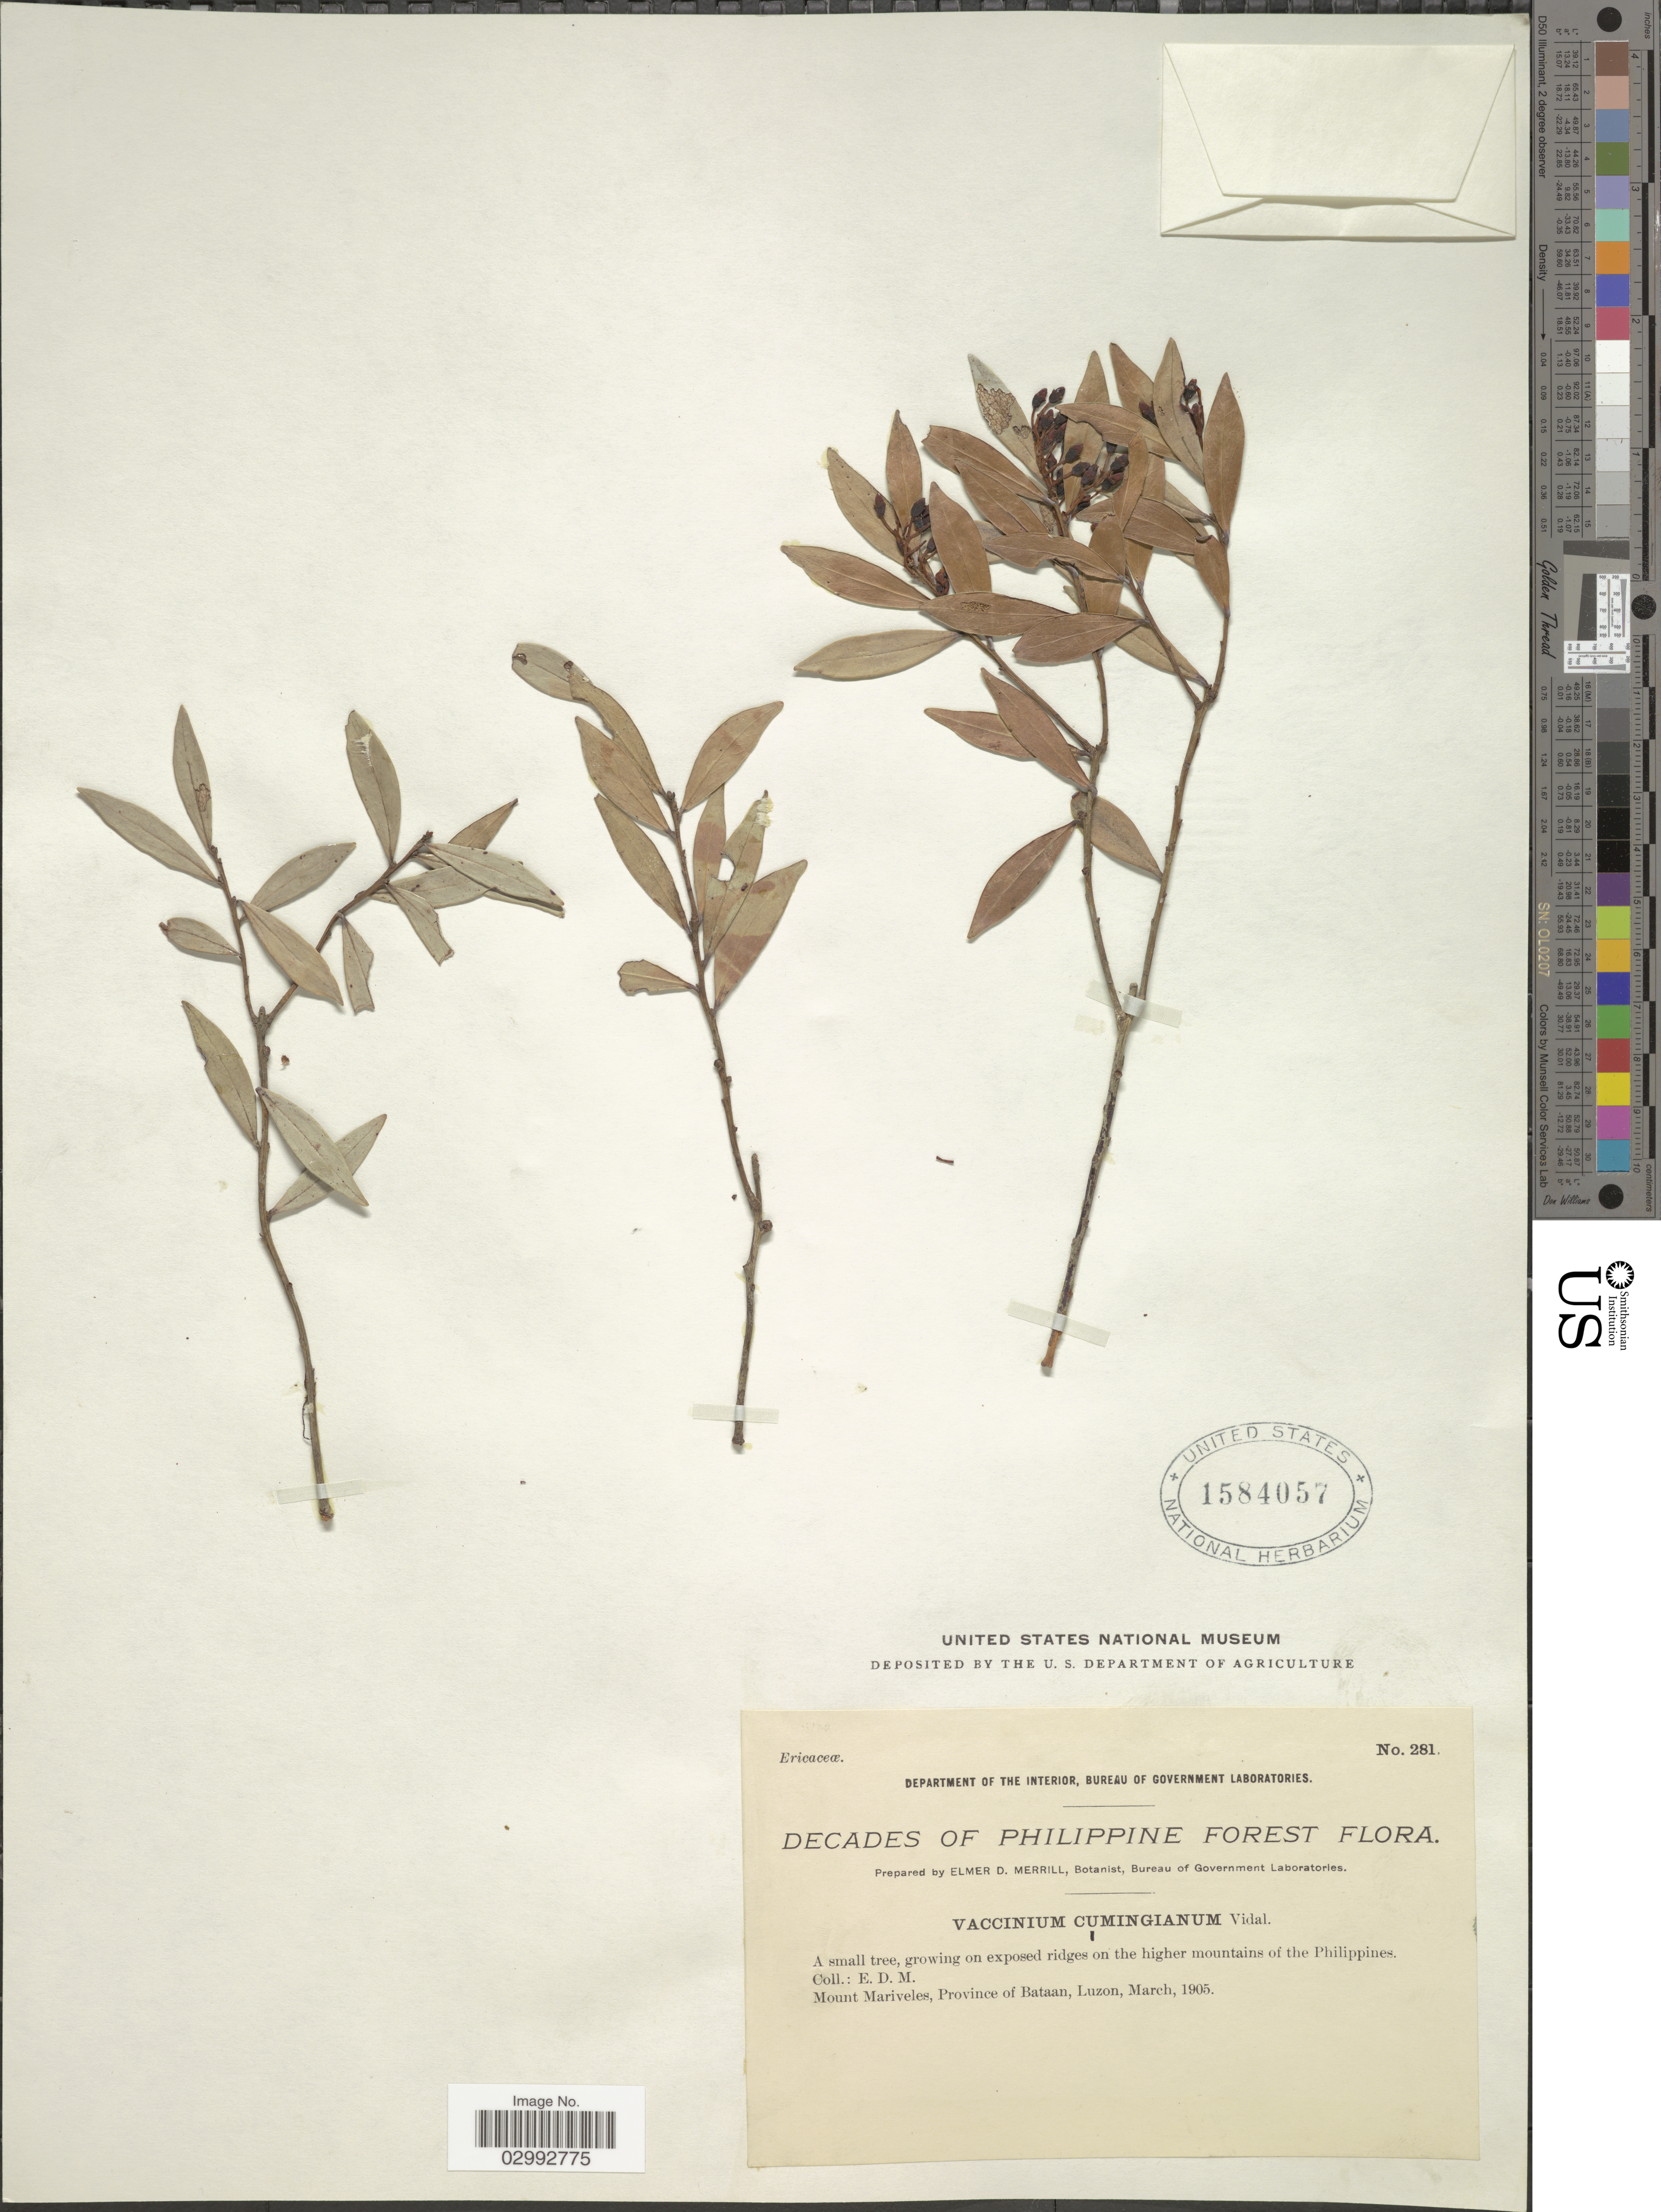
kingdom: Plantae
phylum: Tracheophyta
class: Magnoliopsida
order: Ericales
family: Ericaceae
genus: Vaccinium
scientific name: Vaccinium cumingianum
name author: S. Vidal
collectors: E. D. Merrill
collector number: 281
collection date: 1905-03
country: Philippines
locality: Mount Mariveles, Province of Bataan, Luzon.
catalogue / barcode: US 1584057